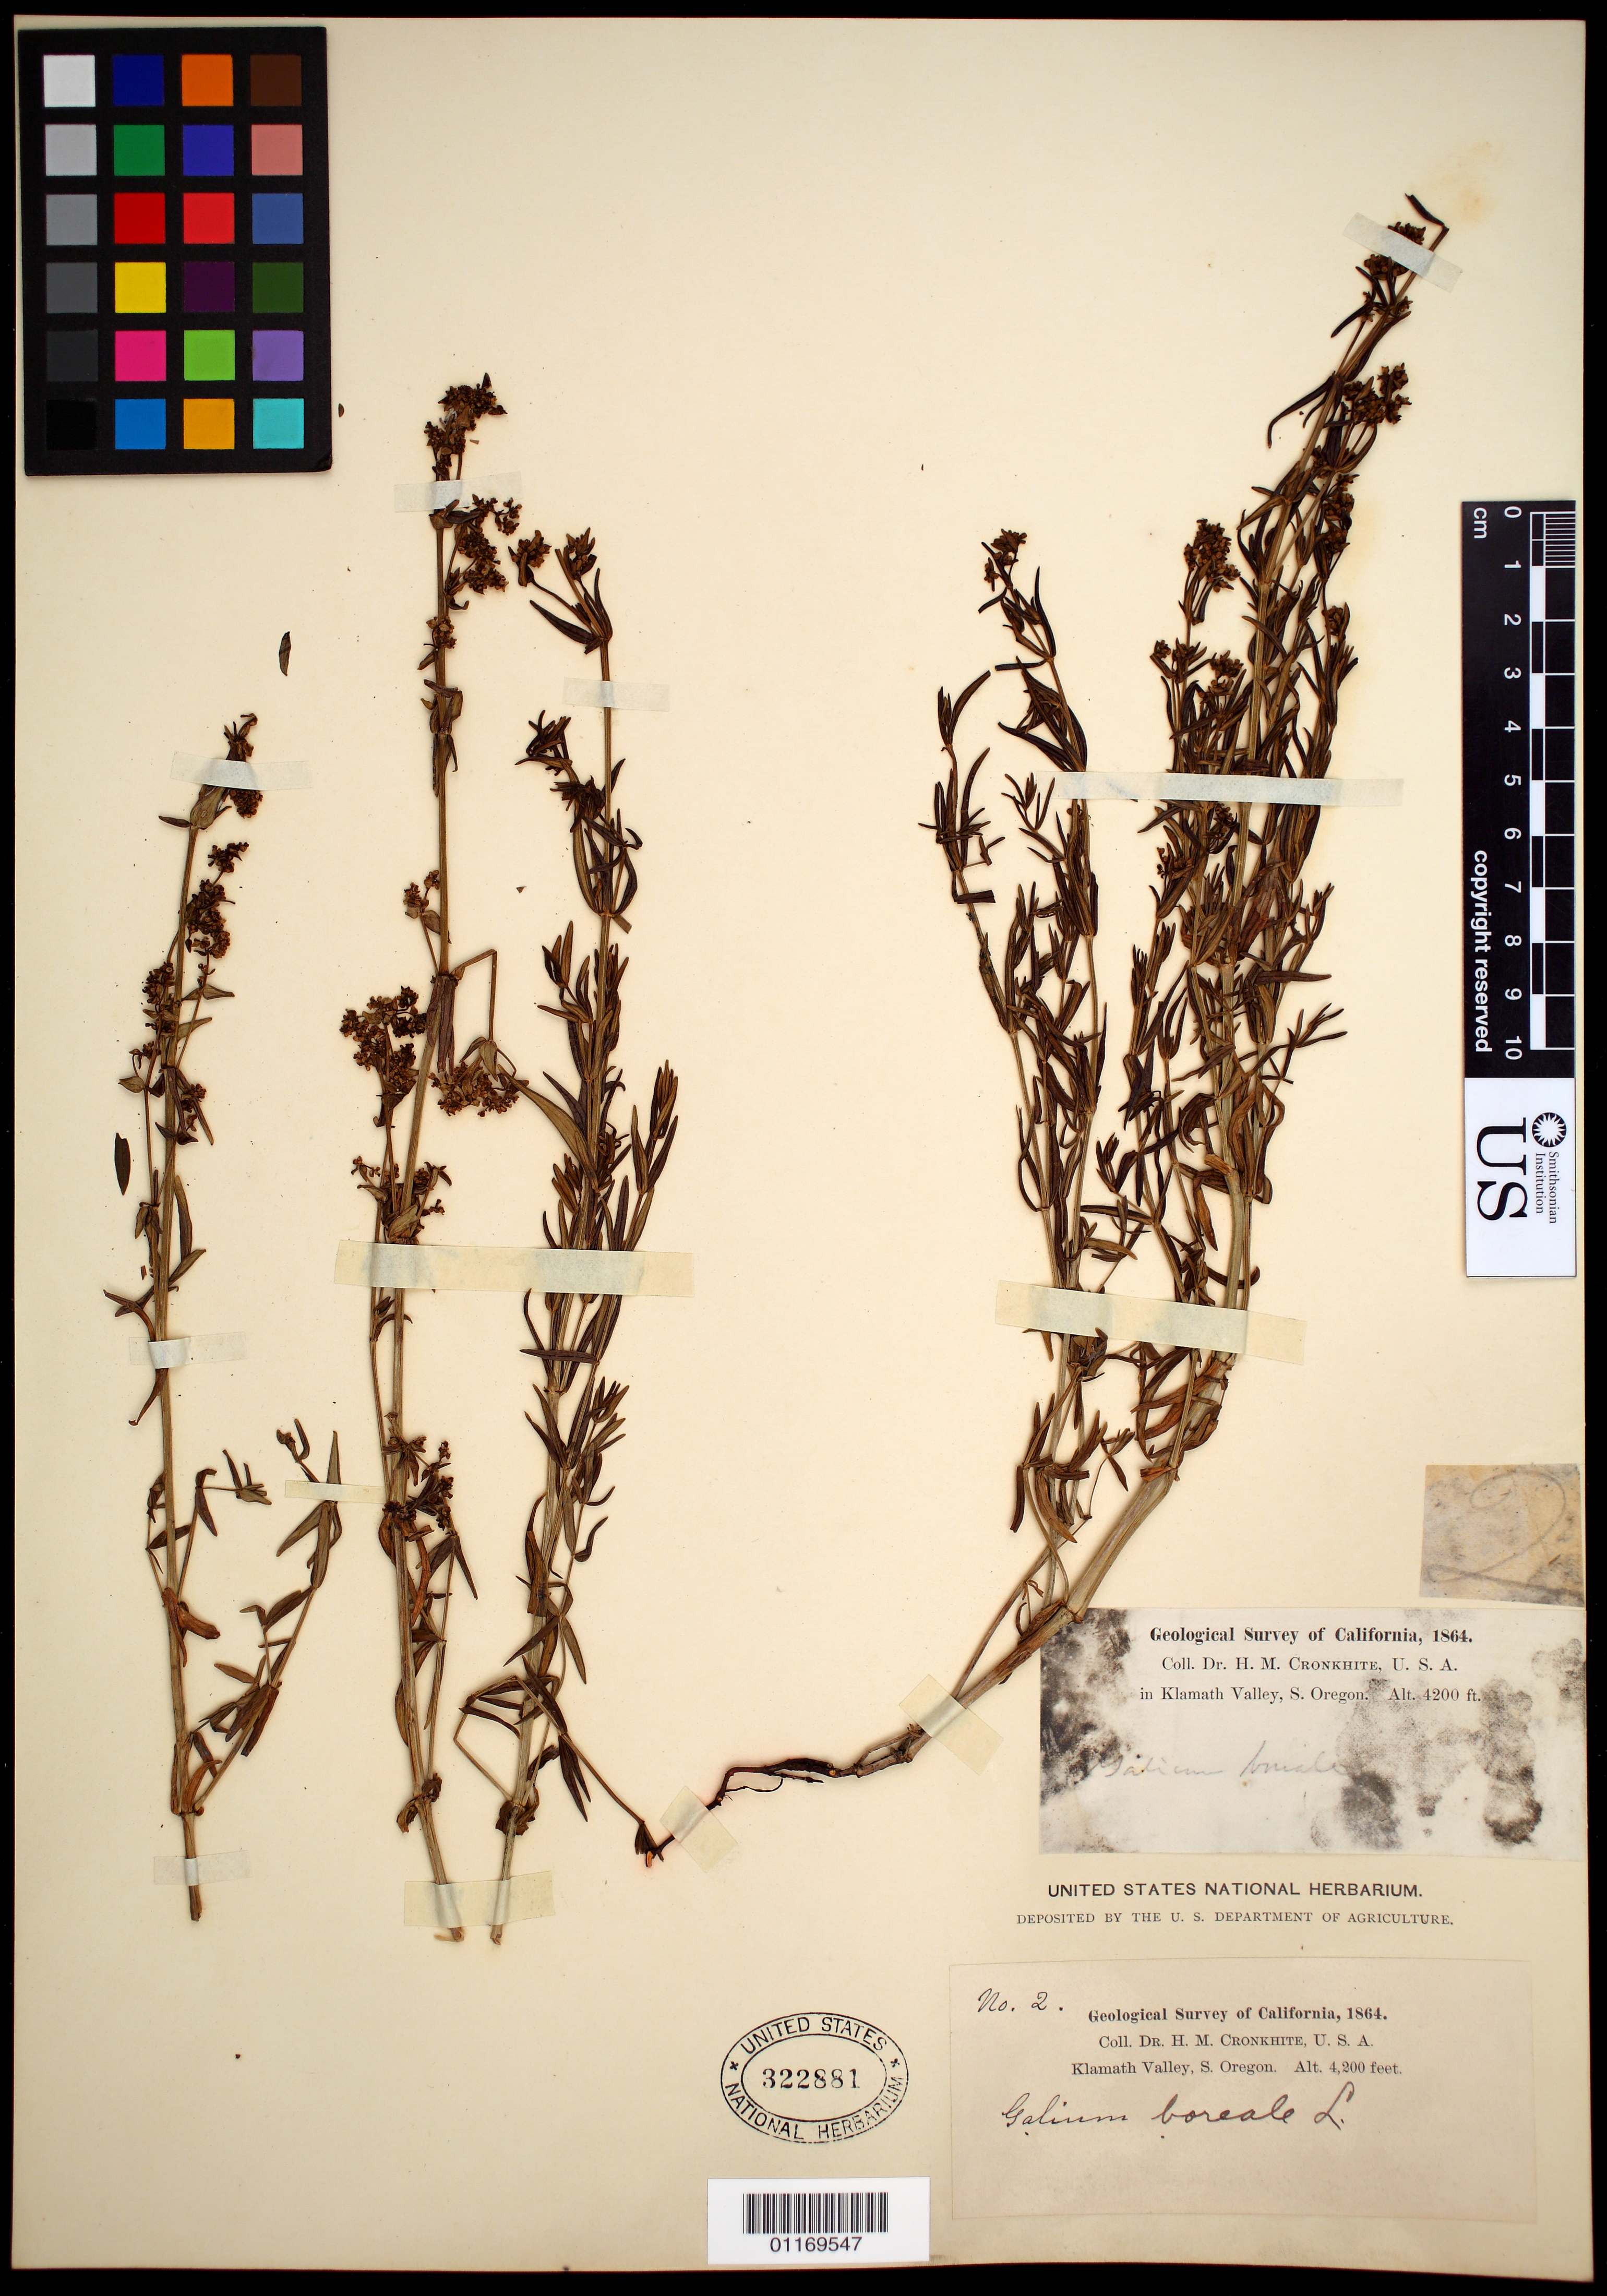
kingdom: Plantae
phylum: Tracheophyta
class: Magnoliopsida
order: Gentianales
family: Rubiaceae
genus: Galium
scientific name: Galium boreale L.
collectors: H. M. Cronkhite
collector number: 2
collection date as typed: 1864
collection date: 1864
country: United States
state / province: Oregon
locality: Klamath Valley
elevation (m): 1280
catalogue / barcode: US 322881